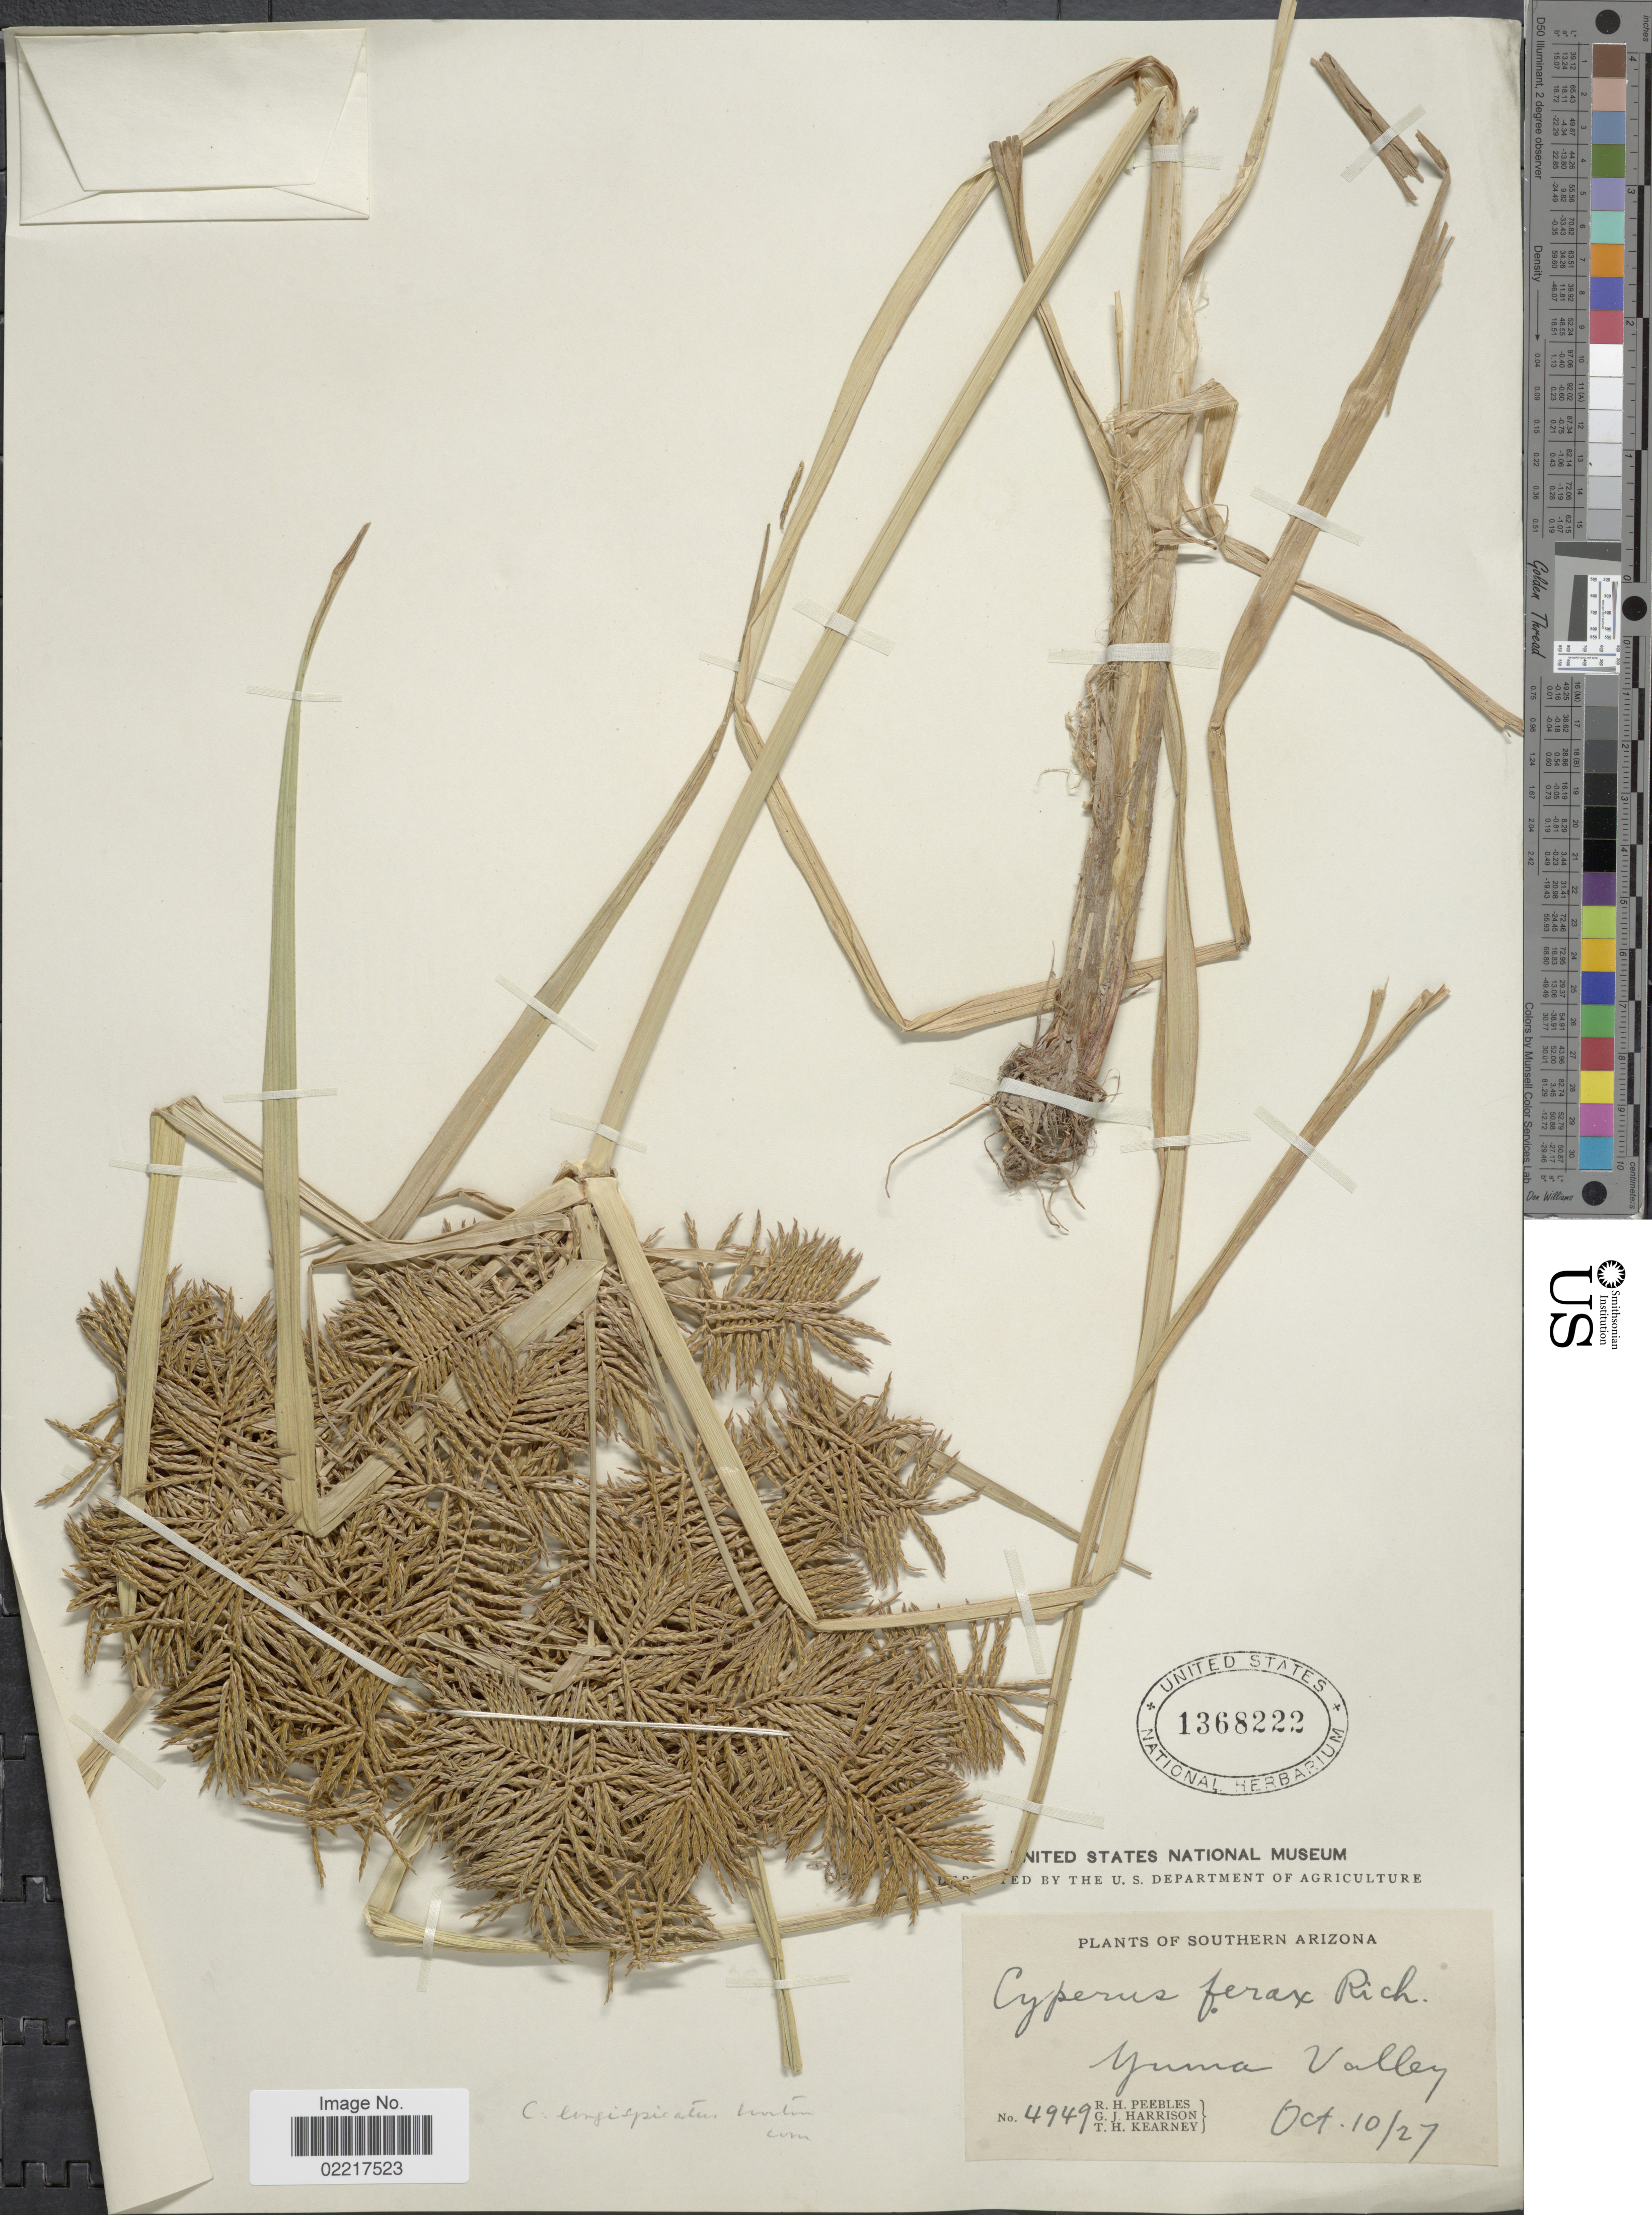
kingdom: Plantae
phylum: Tracheophyta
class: Liliopsida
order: Poales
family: Cyperaceae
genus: Cyperus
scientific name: Cyperus odoratus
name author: L.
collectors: R. H. Peebles, G. J. Harrison & T. H. Kearney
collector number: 4949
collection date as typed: Transcribed d/m/y: 10/10/27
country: United States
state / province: Arizona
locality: Southern Arizona, Yuma Valley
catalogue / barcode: US 1368222